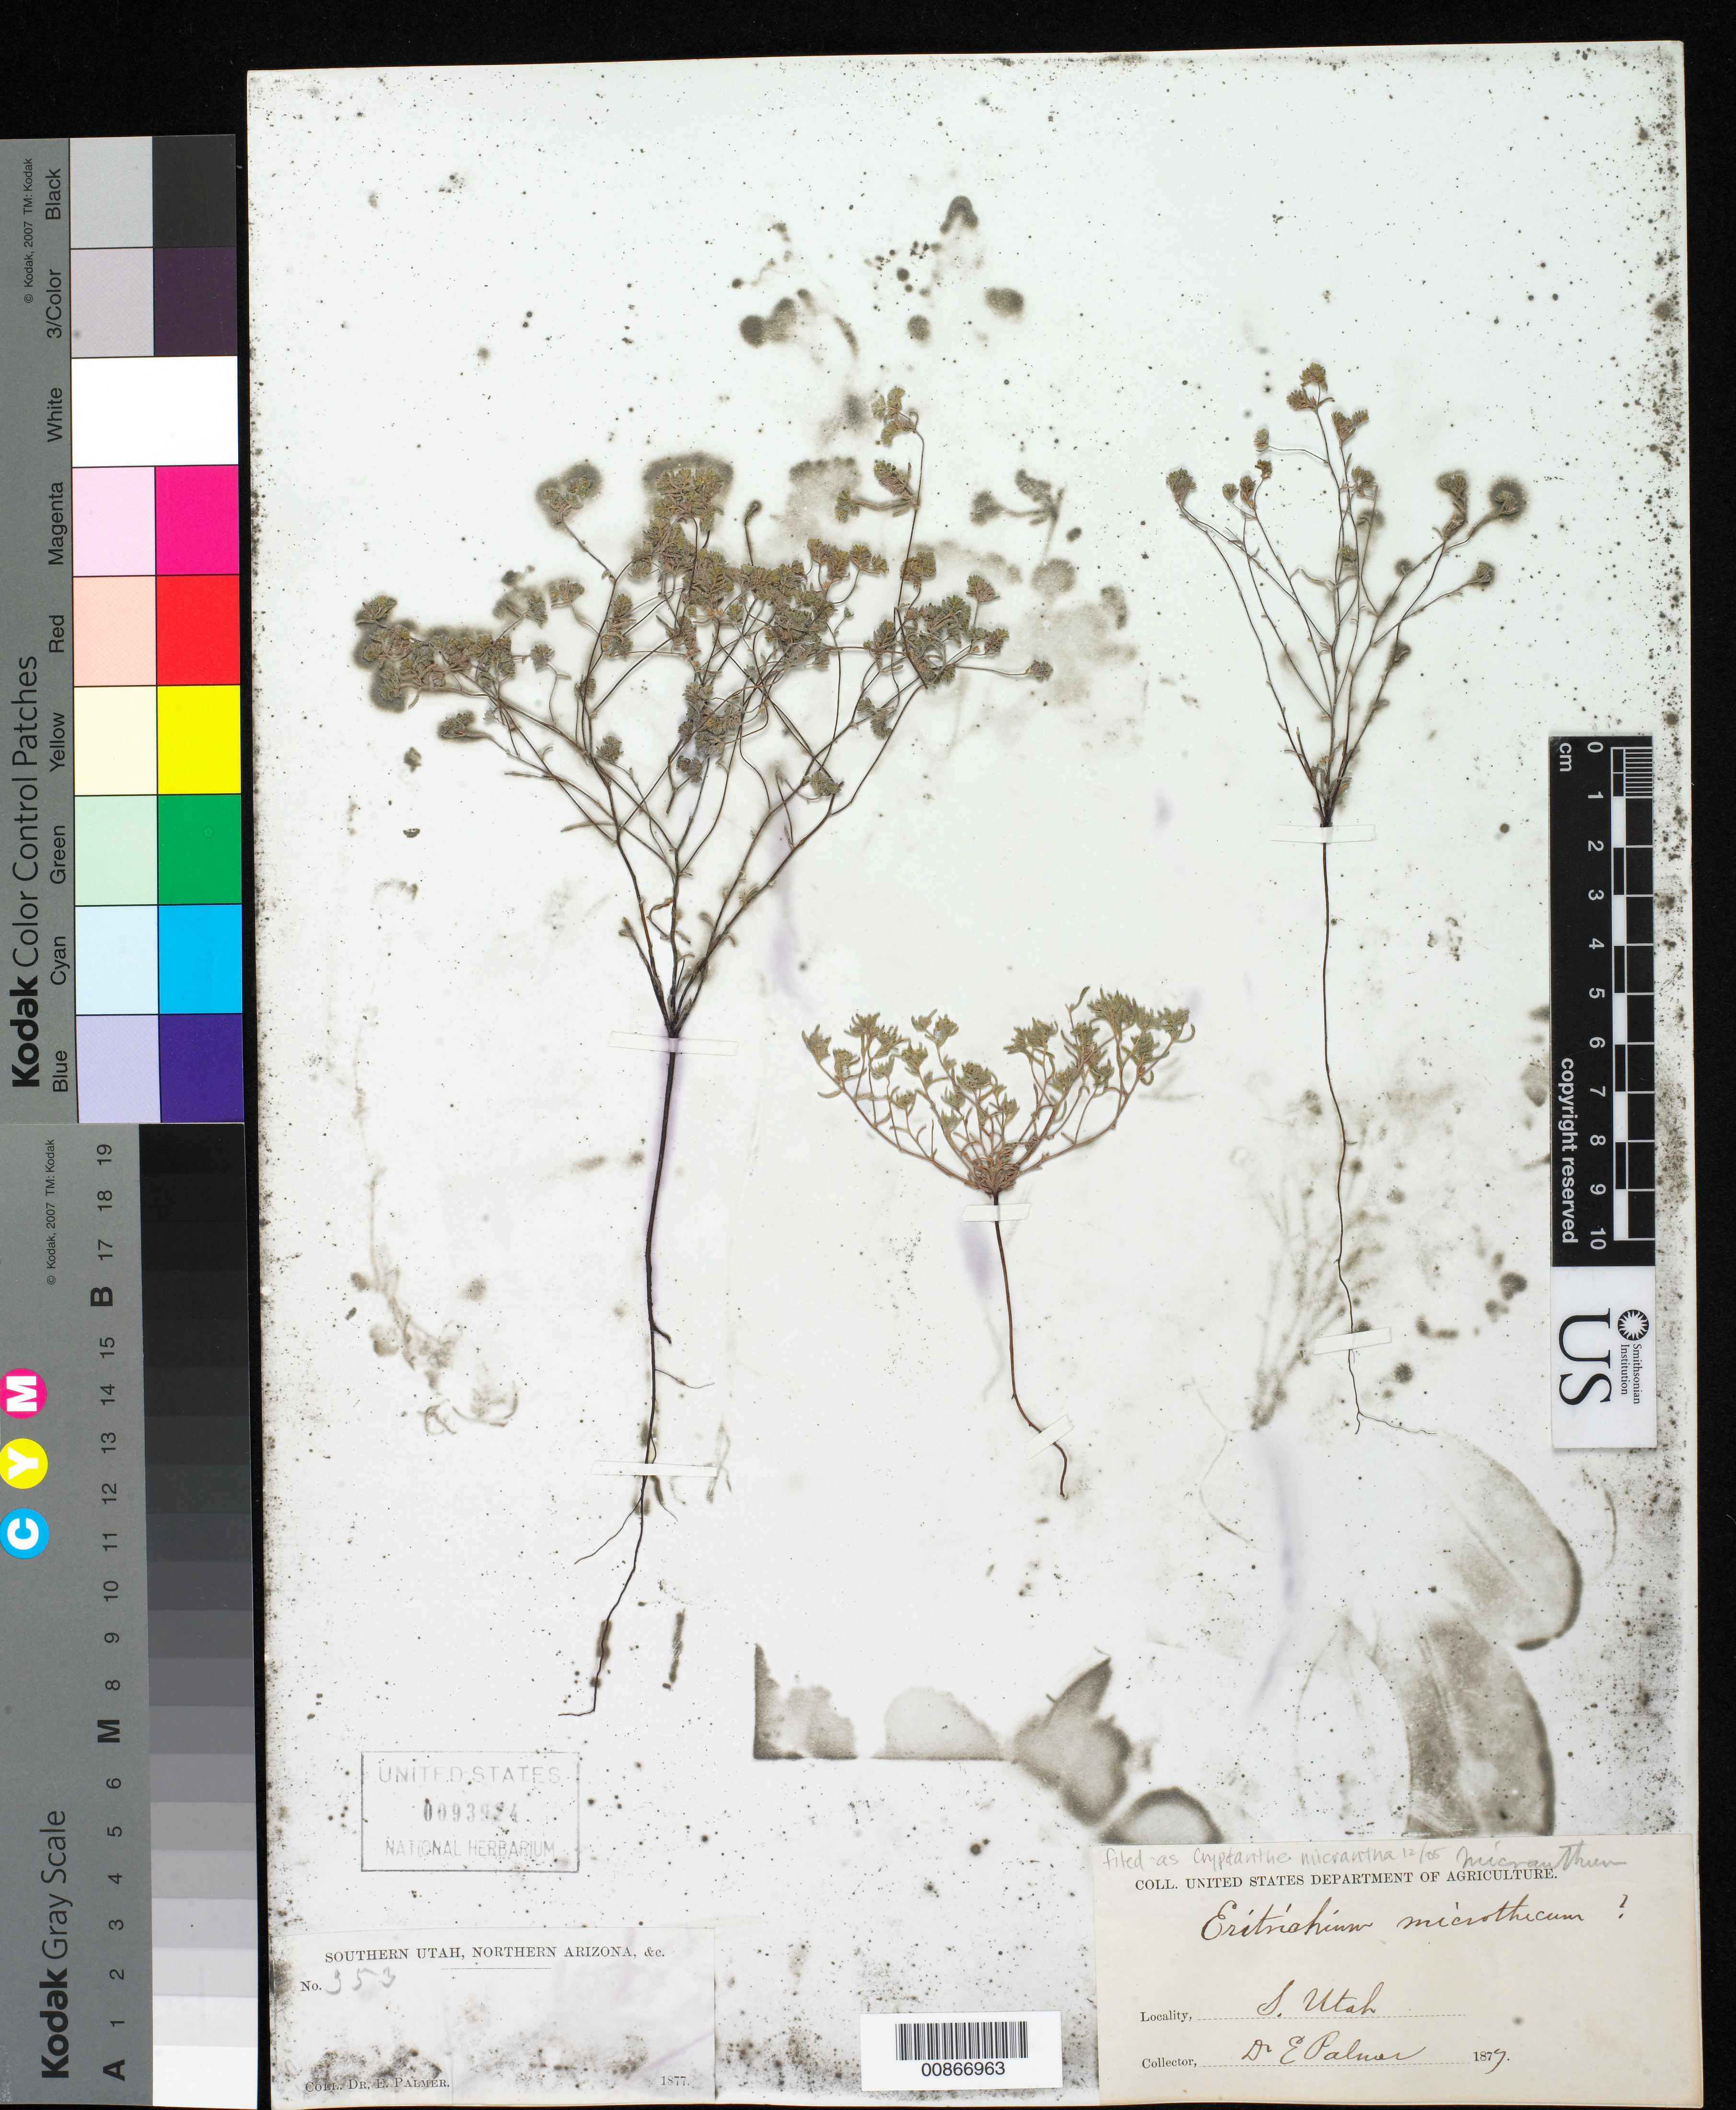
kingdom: Plantae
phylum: Tracheophyta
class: Magnoliopsida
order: Boraginales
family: Boraginaceae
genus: Cryptantha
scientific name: Cryptantha micrantha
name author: (Torr.) I.M. Johnst.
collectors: E. Palmer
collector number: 353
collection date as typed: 1877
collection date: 1877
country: United States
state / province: Utah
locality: S Utah.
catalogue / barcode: US 93924